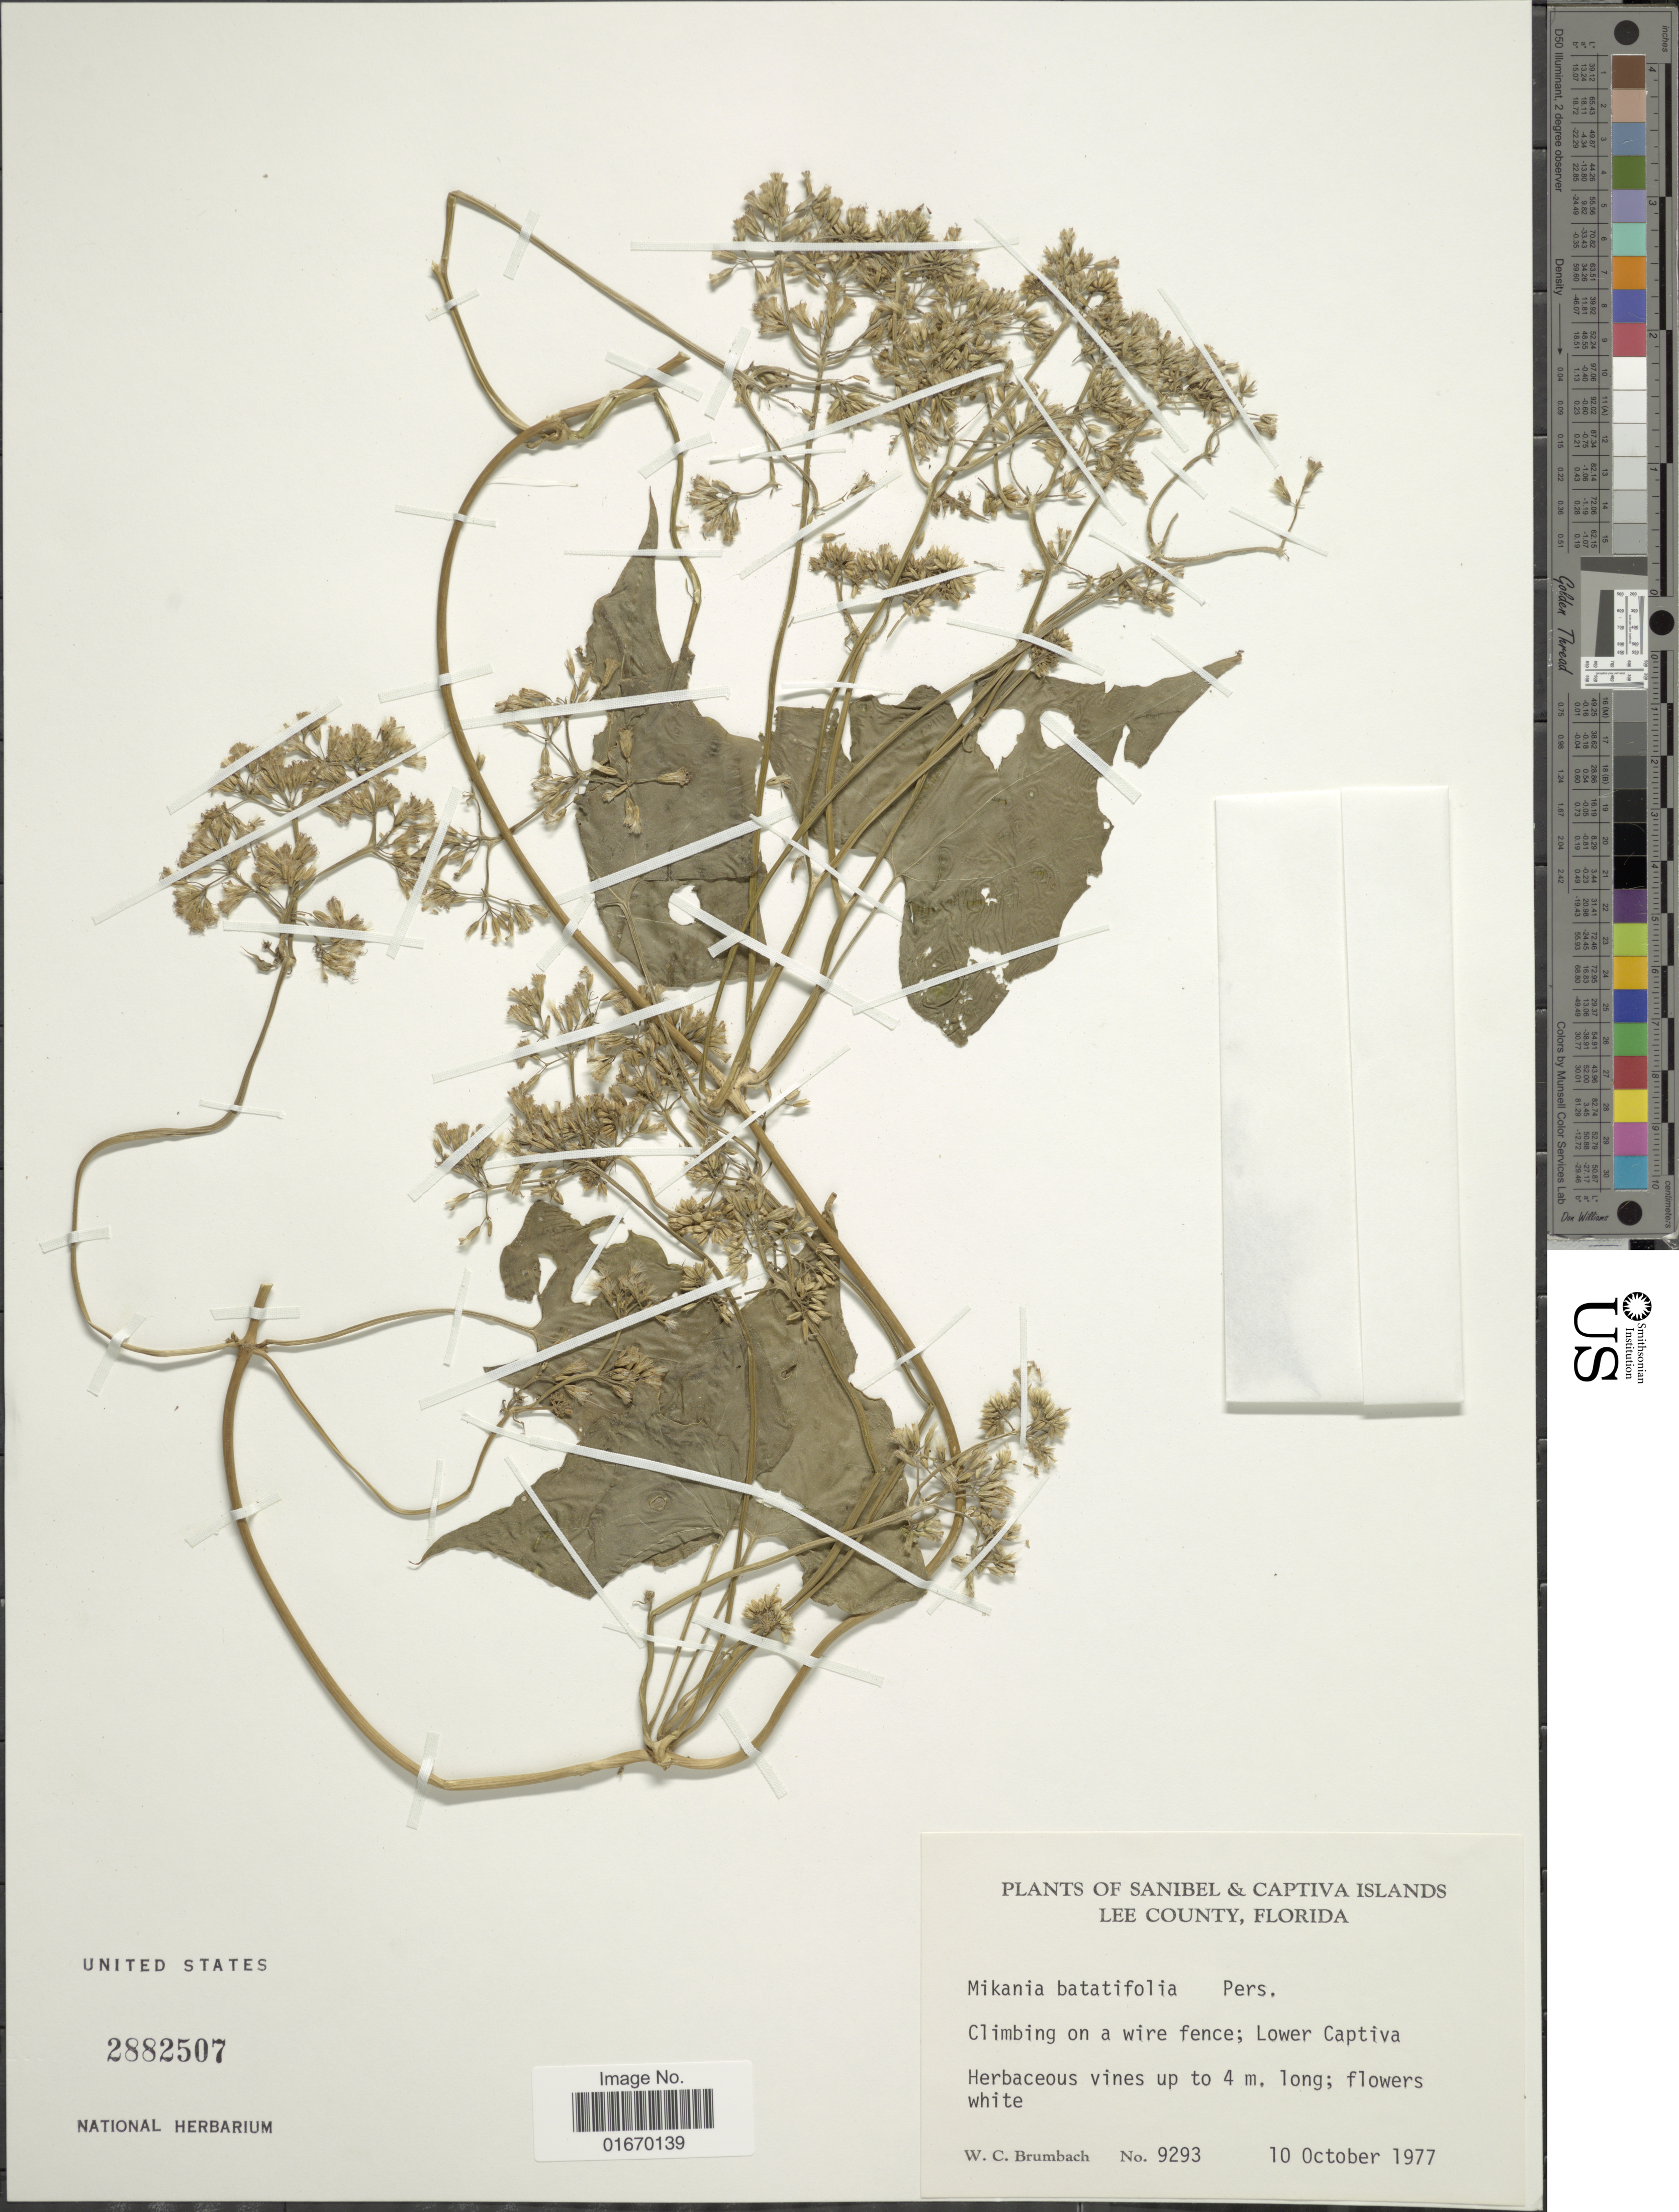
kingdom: Plantae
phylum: Tracheophyta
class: Magnoliopsida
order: Asterales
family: Asteraceae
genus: Mikania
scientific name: Mikania scandens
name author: (L.) Willd.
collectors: W. C. Brumbach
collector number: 9293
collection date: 1977-10-10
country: United States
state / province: Florida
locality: Sanibel & Captiva Islands, Lee County, Lower Captiva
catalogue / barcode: US 2882507